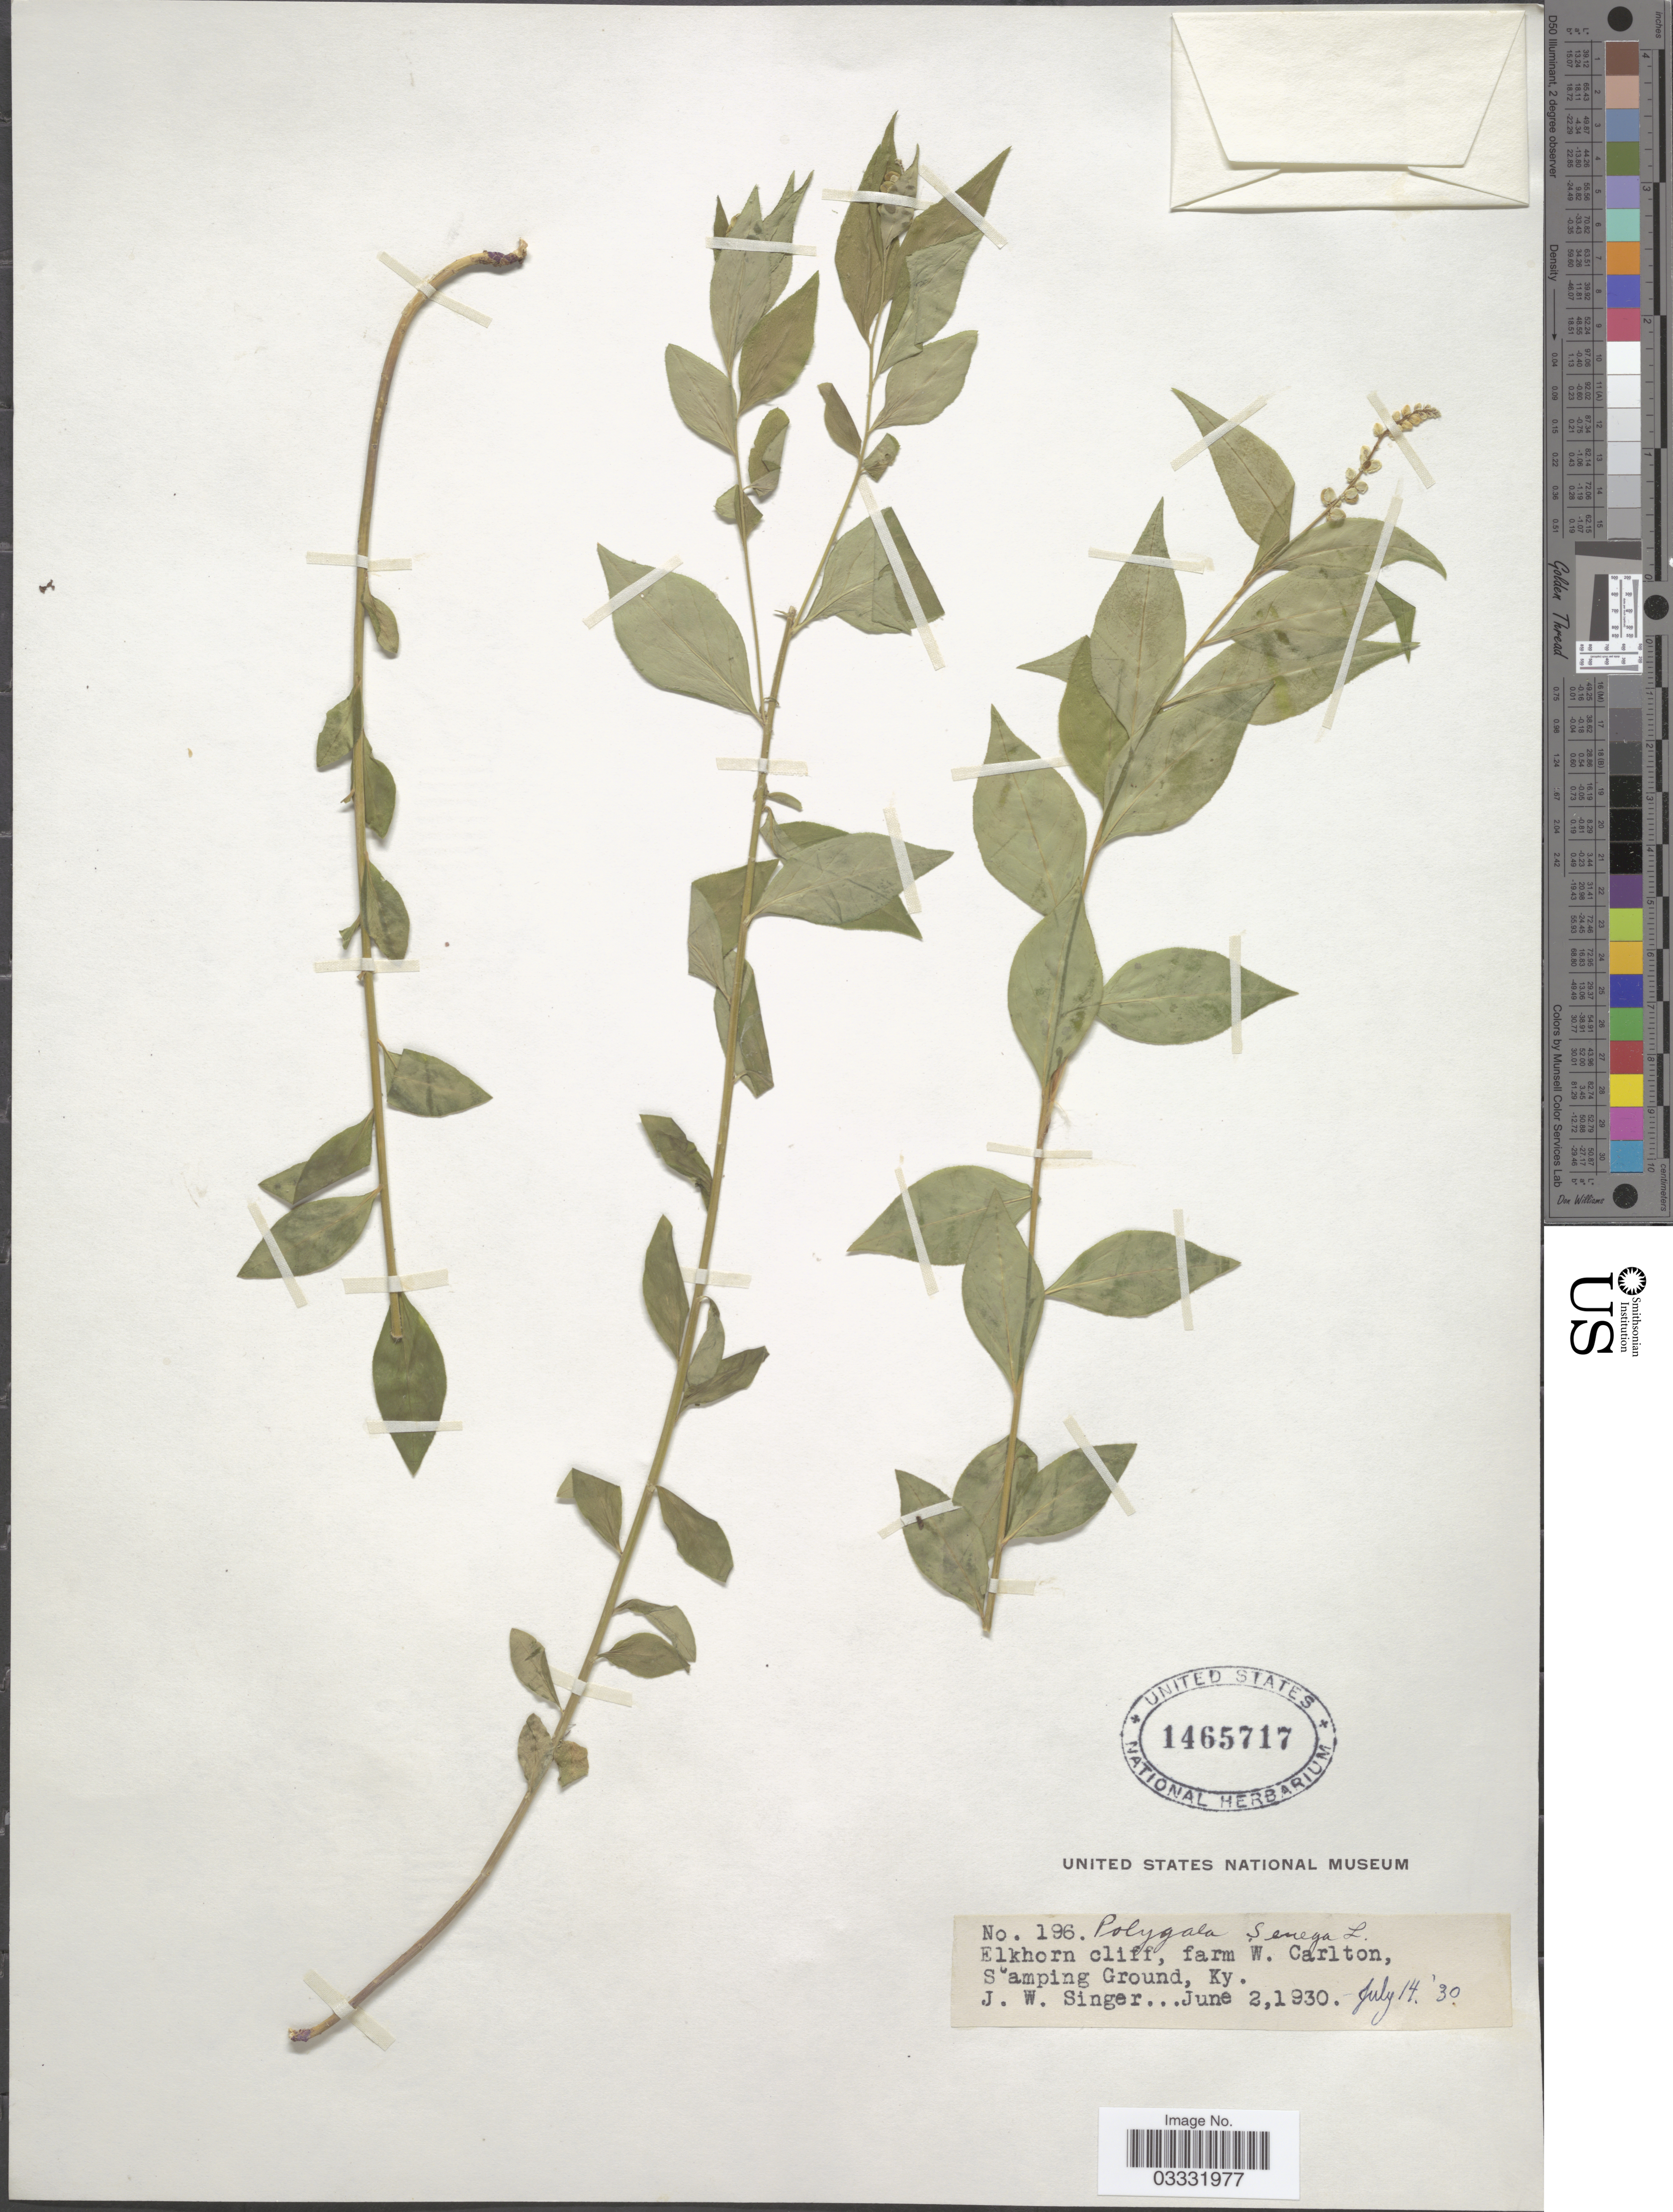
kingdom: Plantae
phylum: Tracheophyta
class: Magnoliopsida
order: Fabales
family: Polygalaceae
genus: Polygala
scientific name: Polygala senega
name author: L.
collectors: J. EW. Singer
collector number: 196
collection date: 1930-06-02/1930-07-14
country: United States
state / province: Kentucky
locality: Elkhorn cliff, farm W. Carlton, Stamping Ground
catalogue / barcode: US 1465717